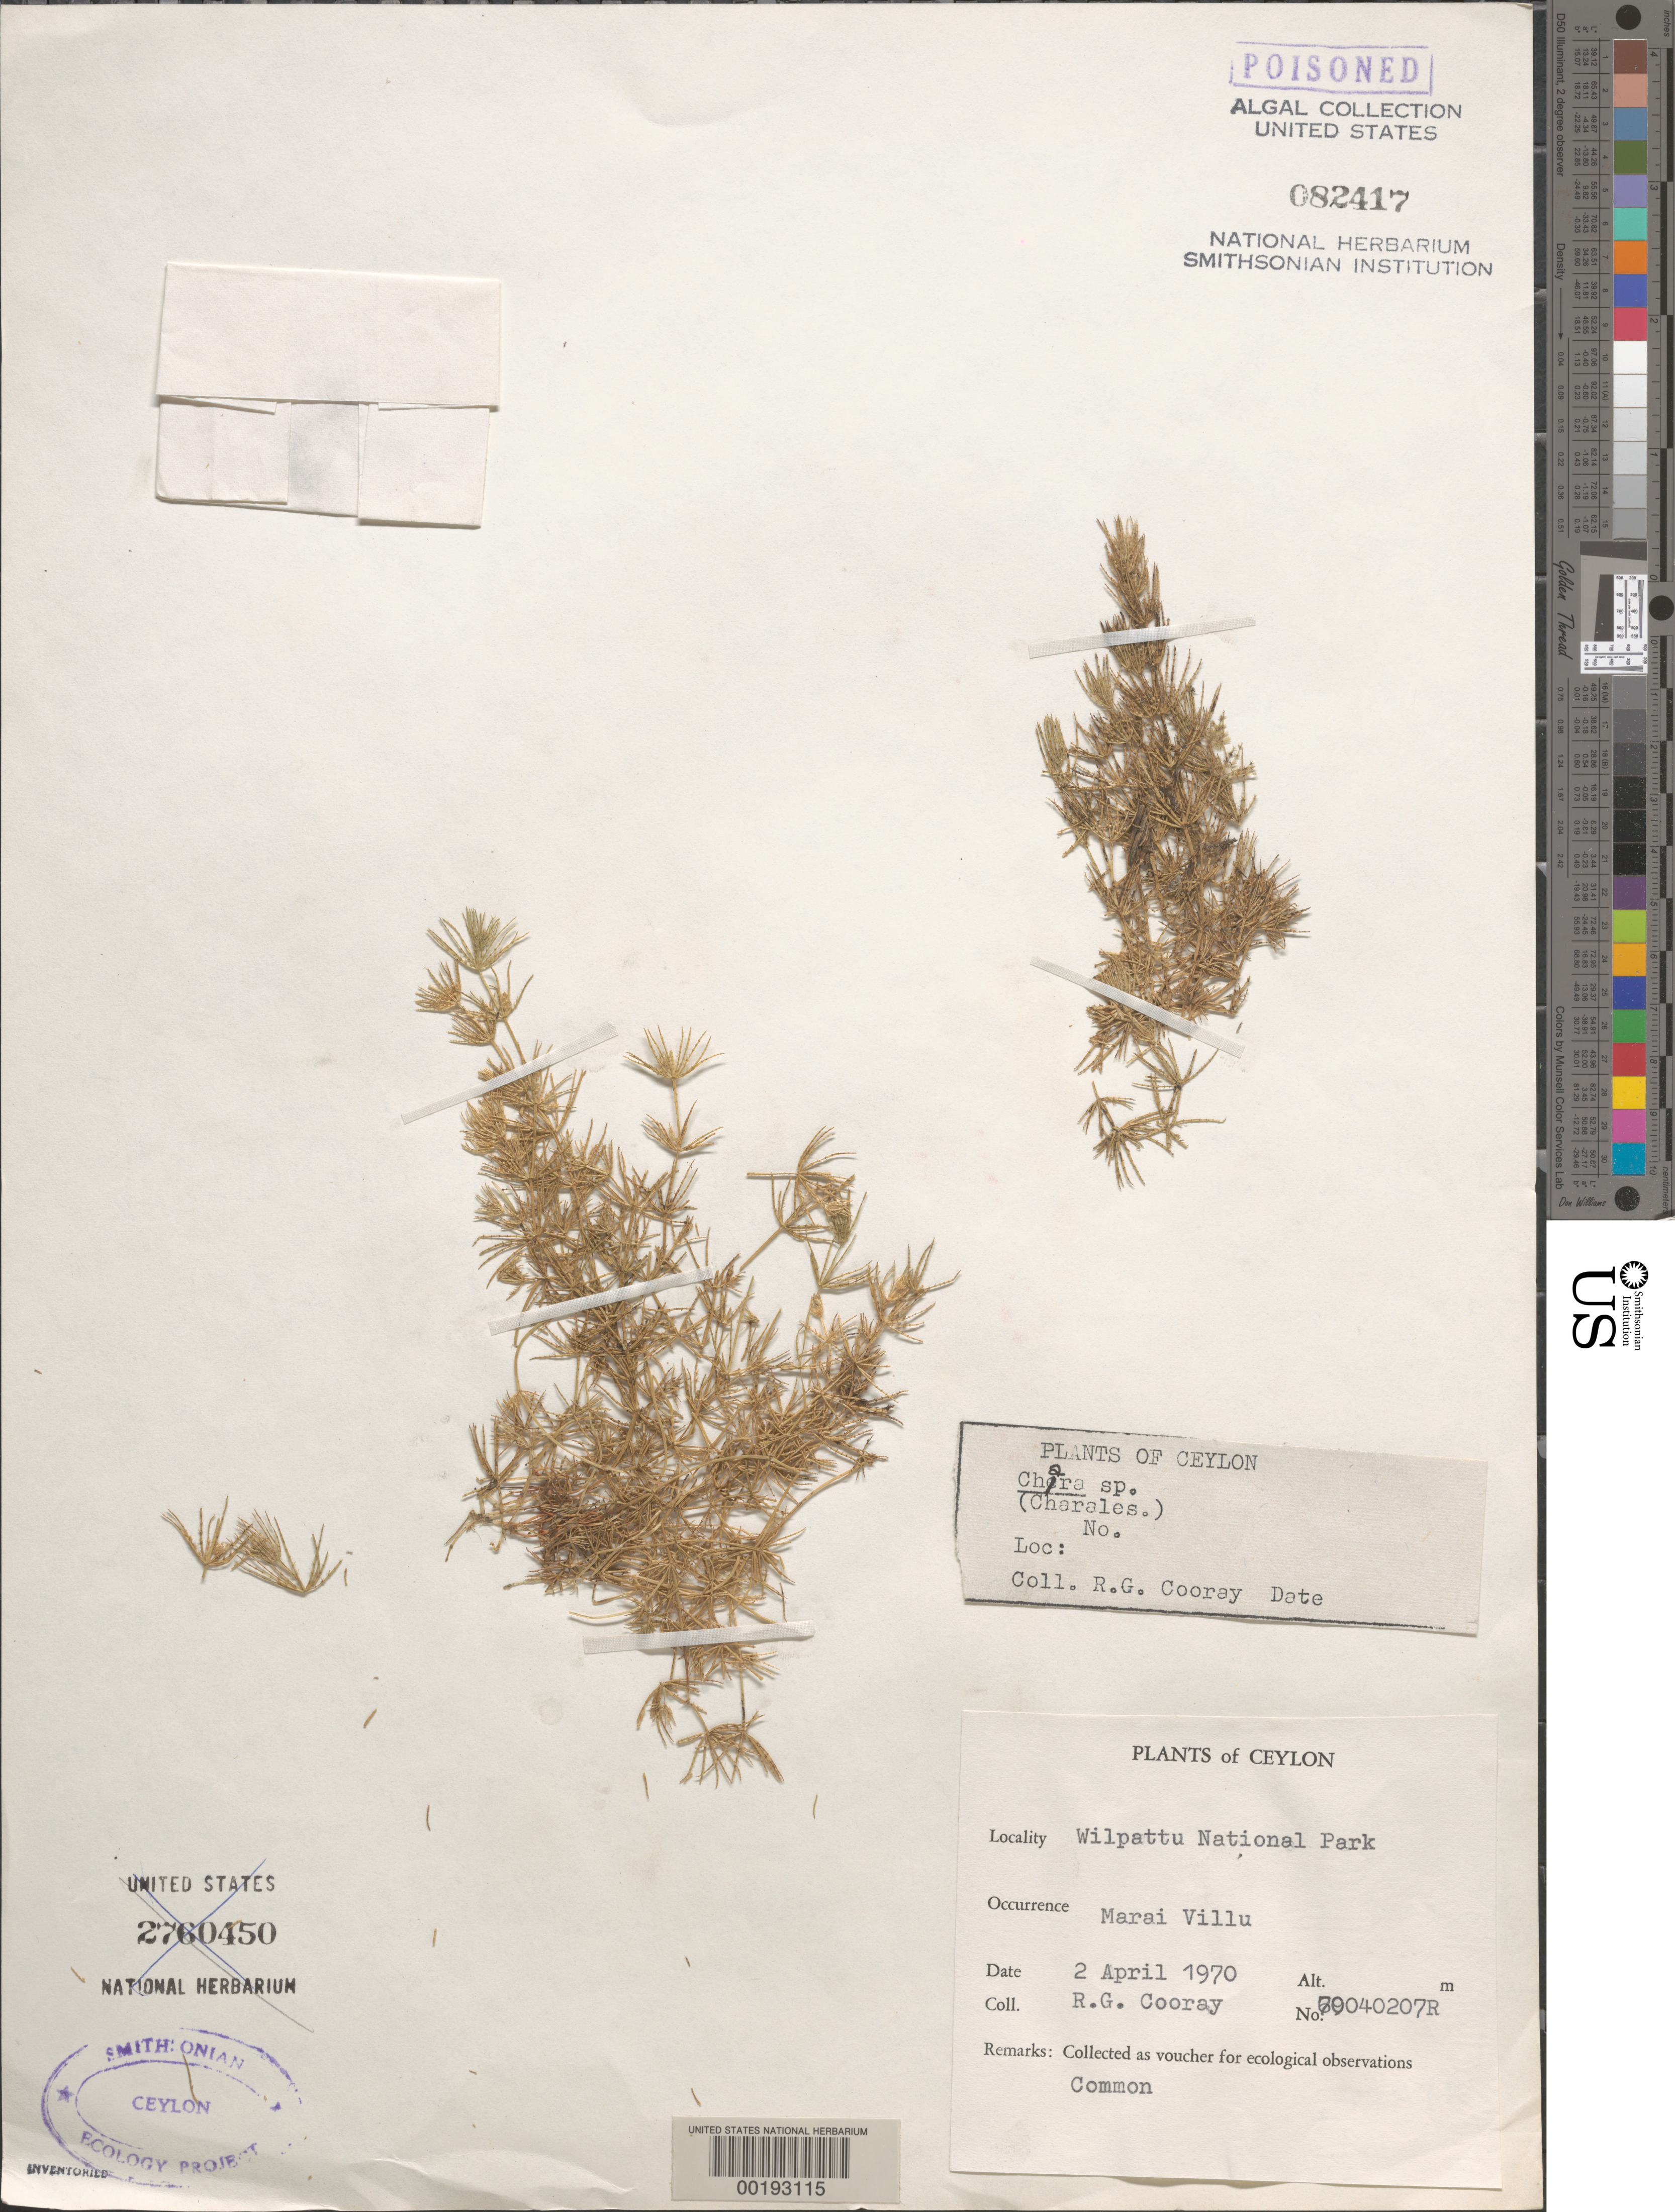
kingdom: Plantae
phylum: Charophyta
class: Charophyceae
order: Charales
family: Characeae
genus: Chara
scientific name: Chara sp.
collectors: R. Cooray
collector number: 70040207r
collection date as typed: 02 Apr 1970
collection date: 1970-04-02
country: Sri Lanka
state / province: North Western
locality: Marai Villu (marsh), Wilpattu National Park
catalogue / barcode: US 82417